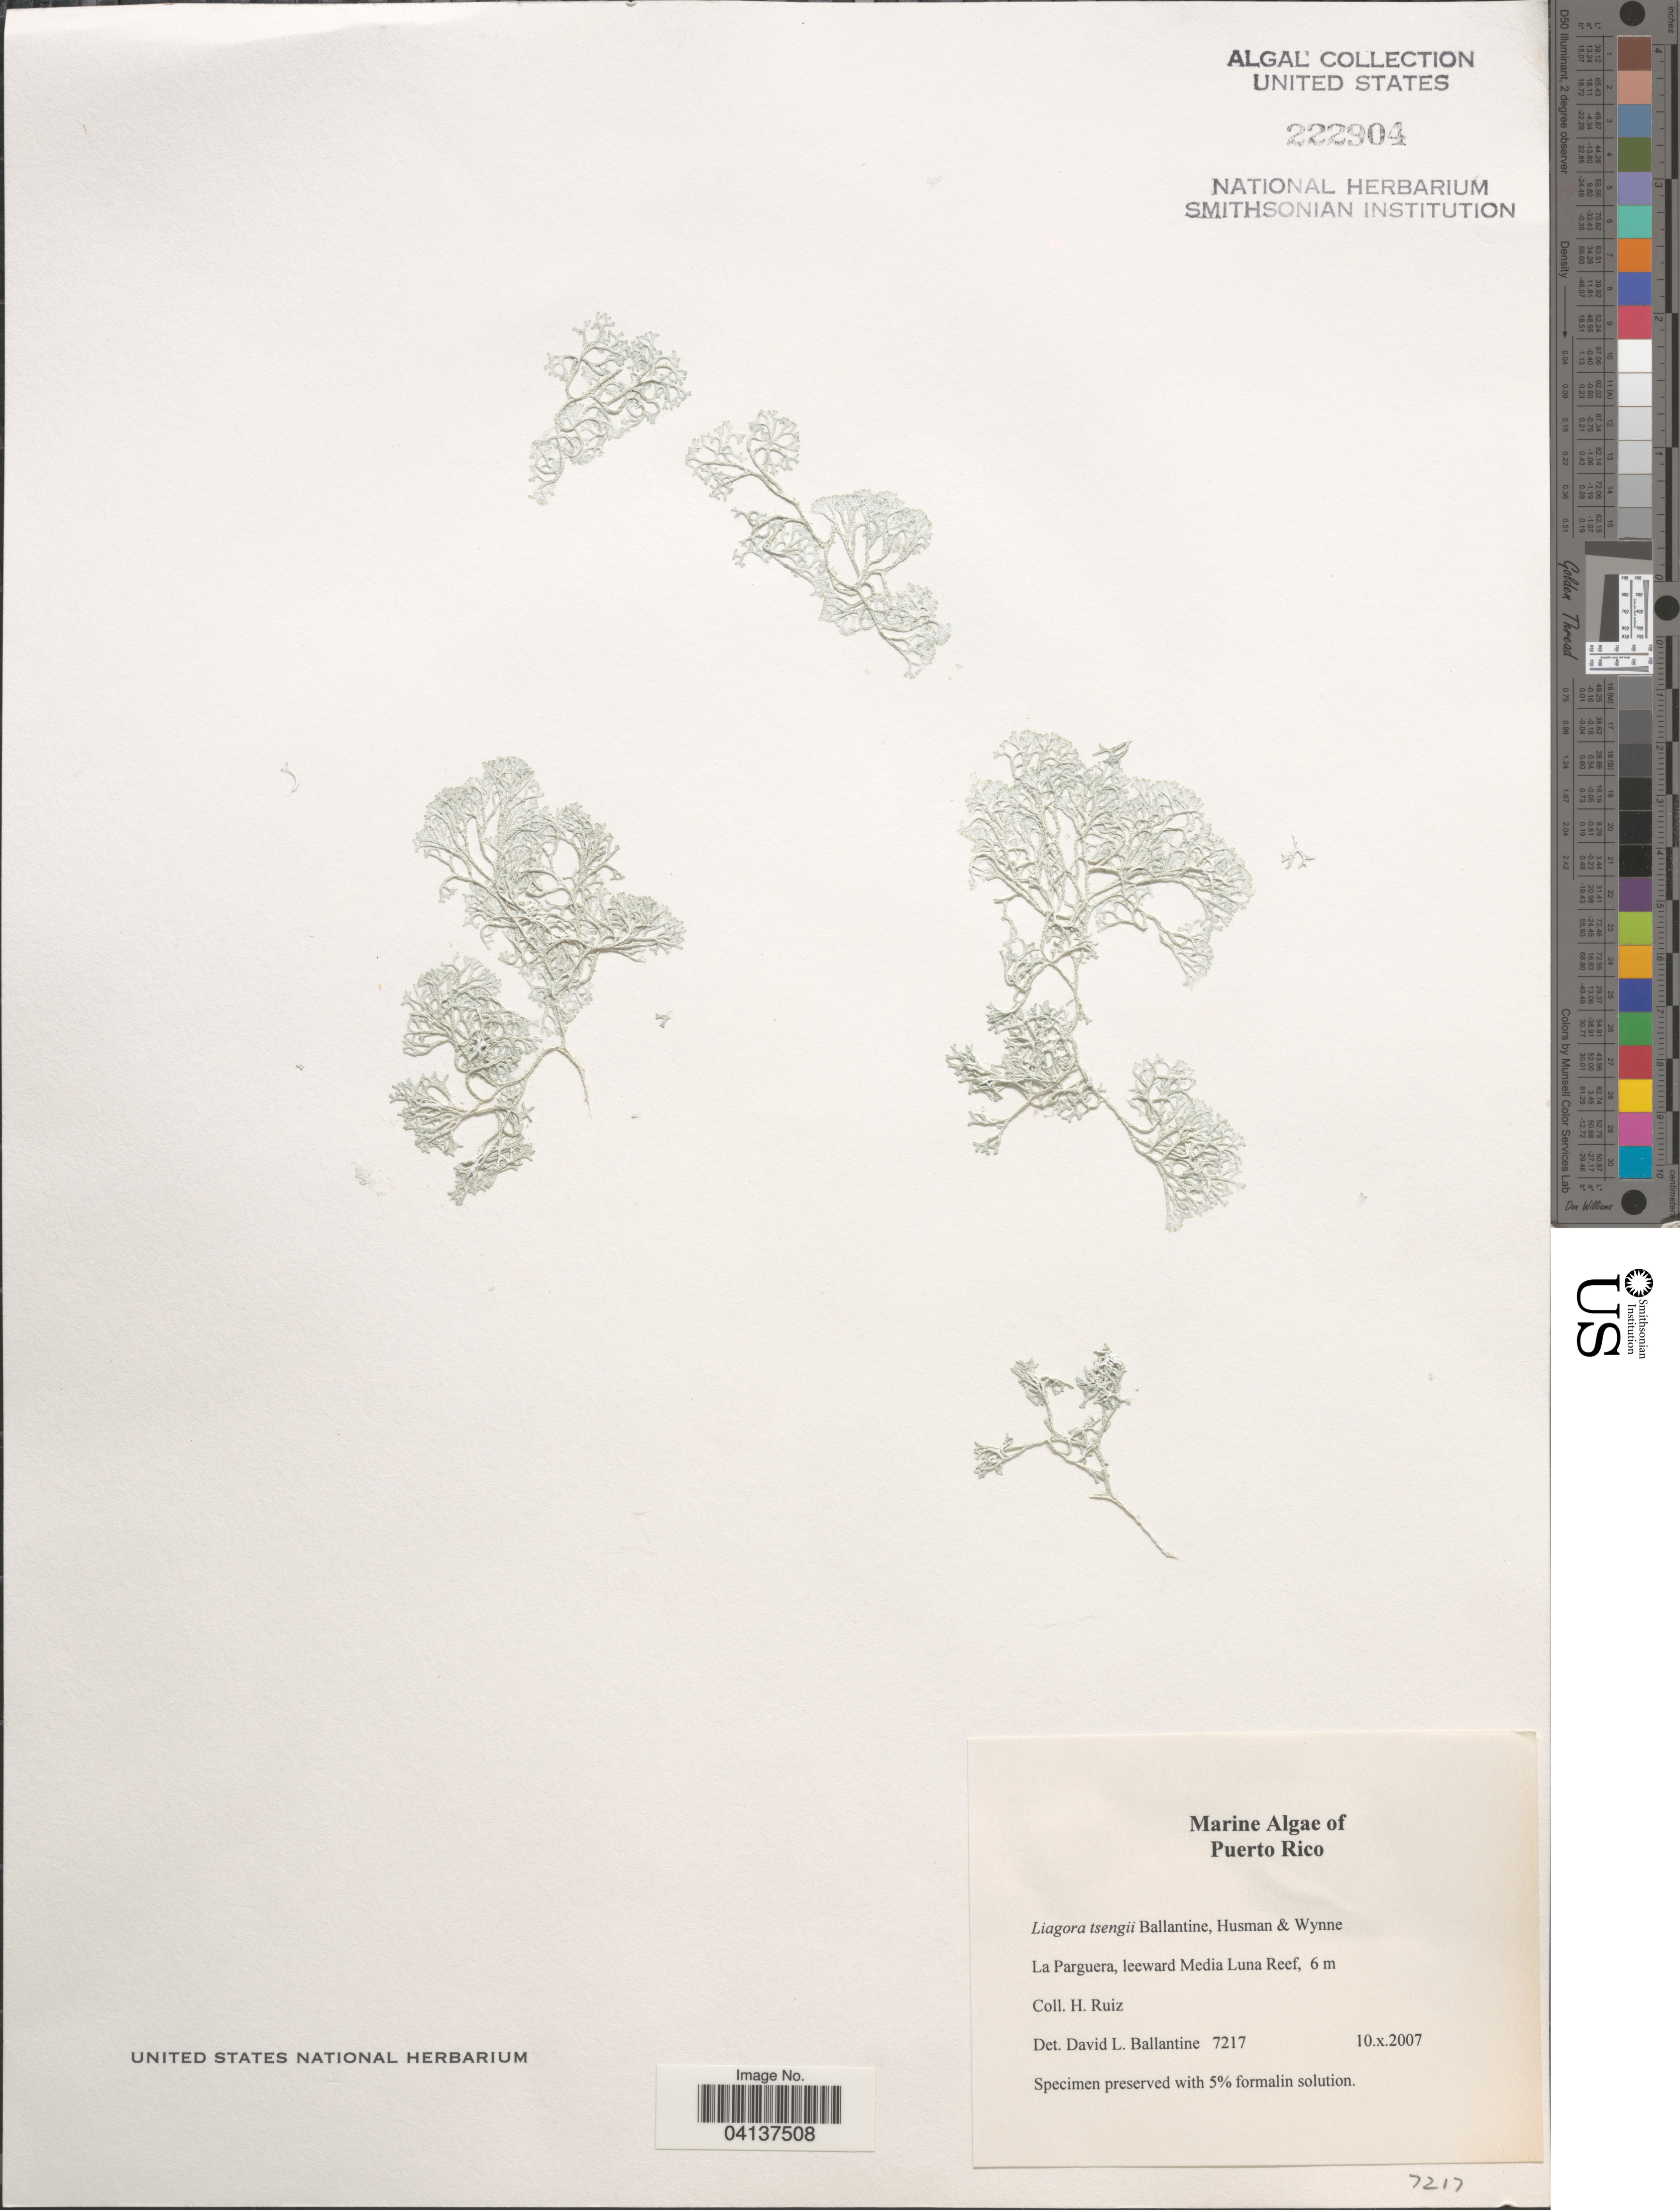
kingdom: Plantae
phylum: Rhodophyta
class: Florideophyceae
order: Nemaliales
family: Liagoraceae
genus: Liagora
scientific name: Liagora tsengii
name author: Huisman & M.J. Wynne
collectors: H. Ruiz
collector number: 7217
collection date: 2007-10-10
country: Puerto Rico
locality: La Parguera, leeward Media Luna Reef.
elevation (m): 6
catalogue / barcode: US 222904